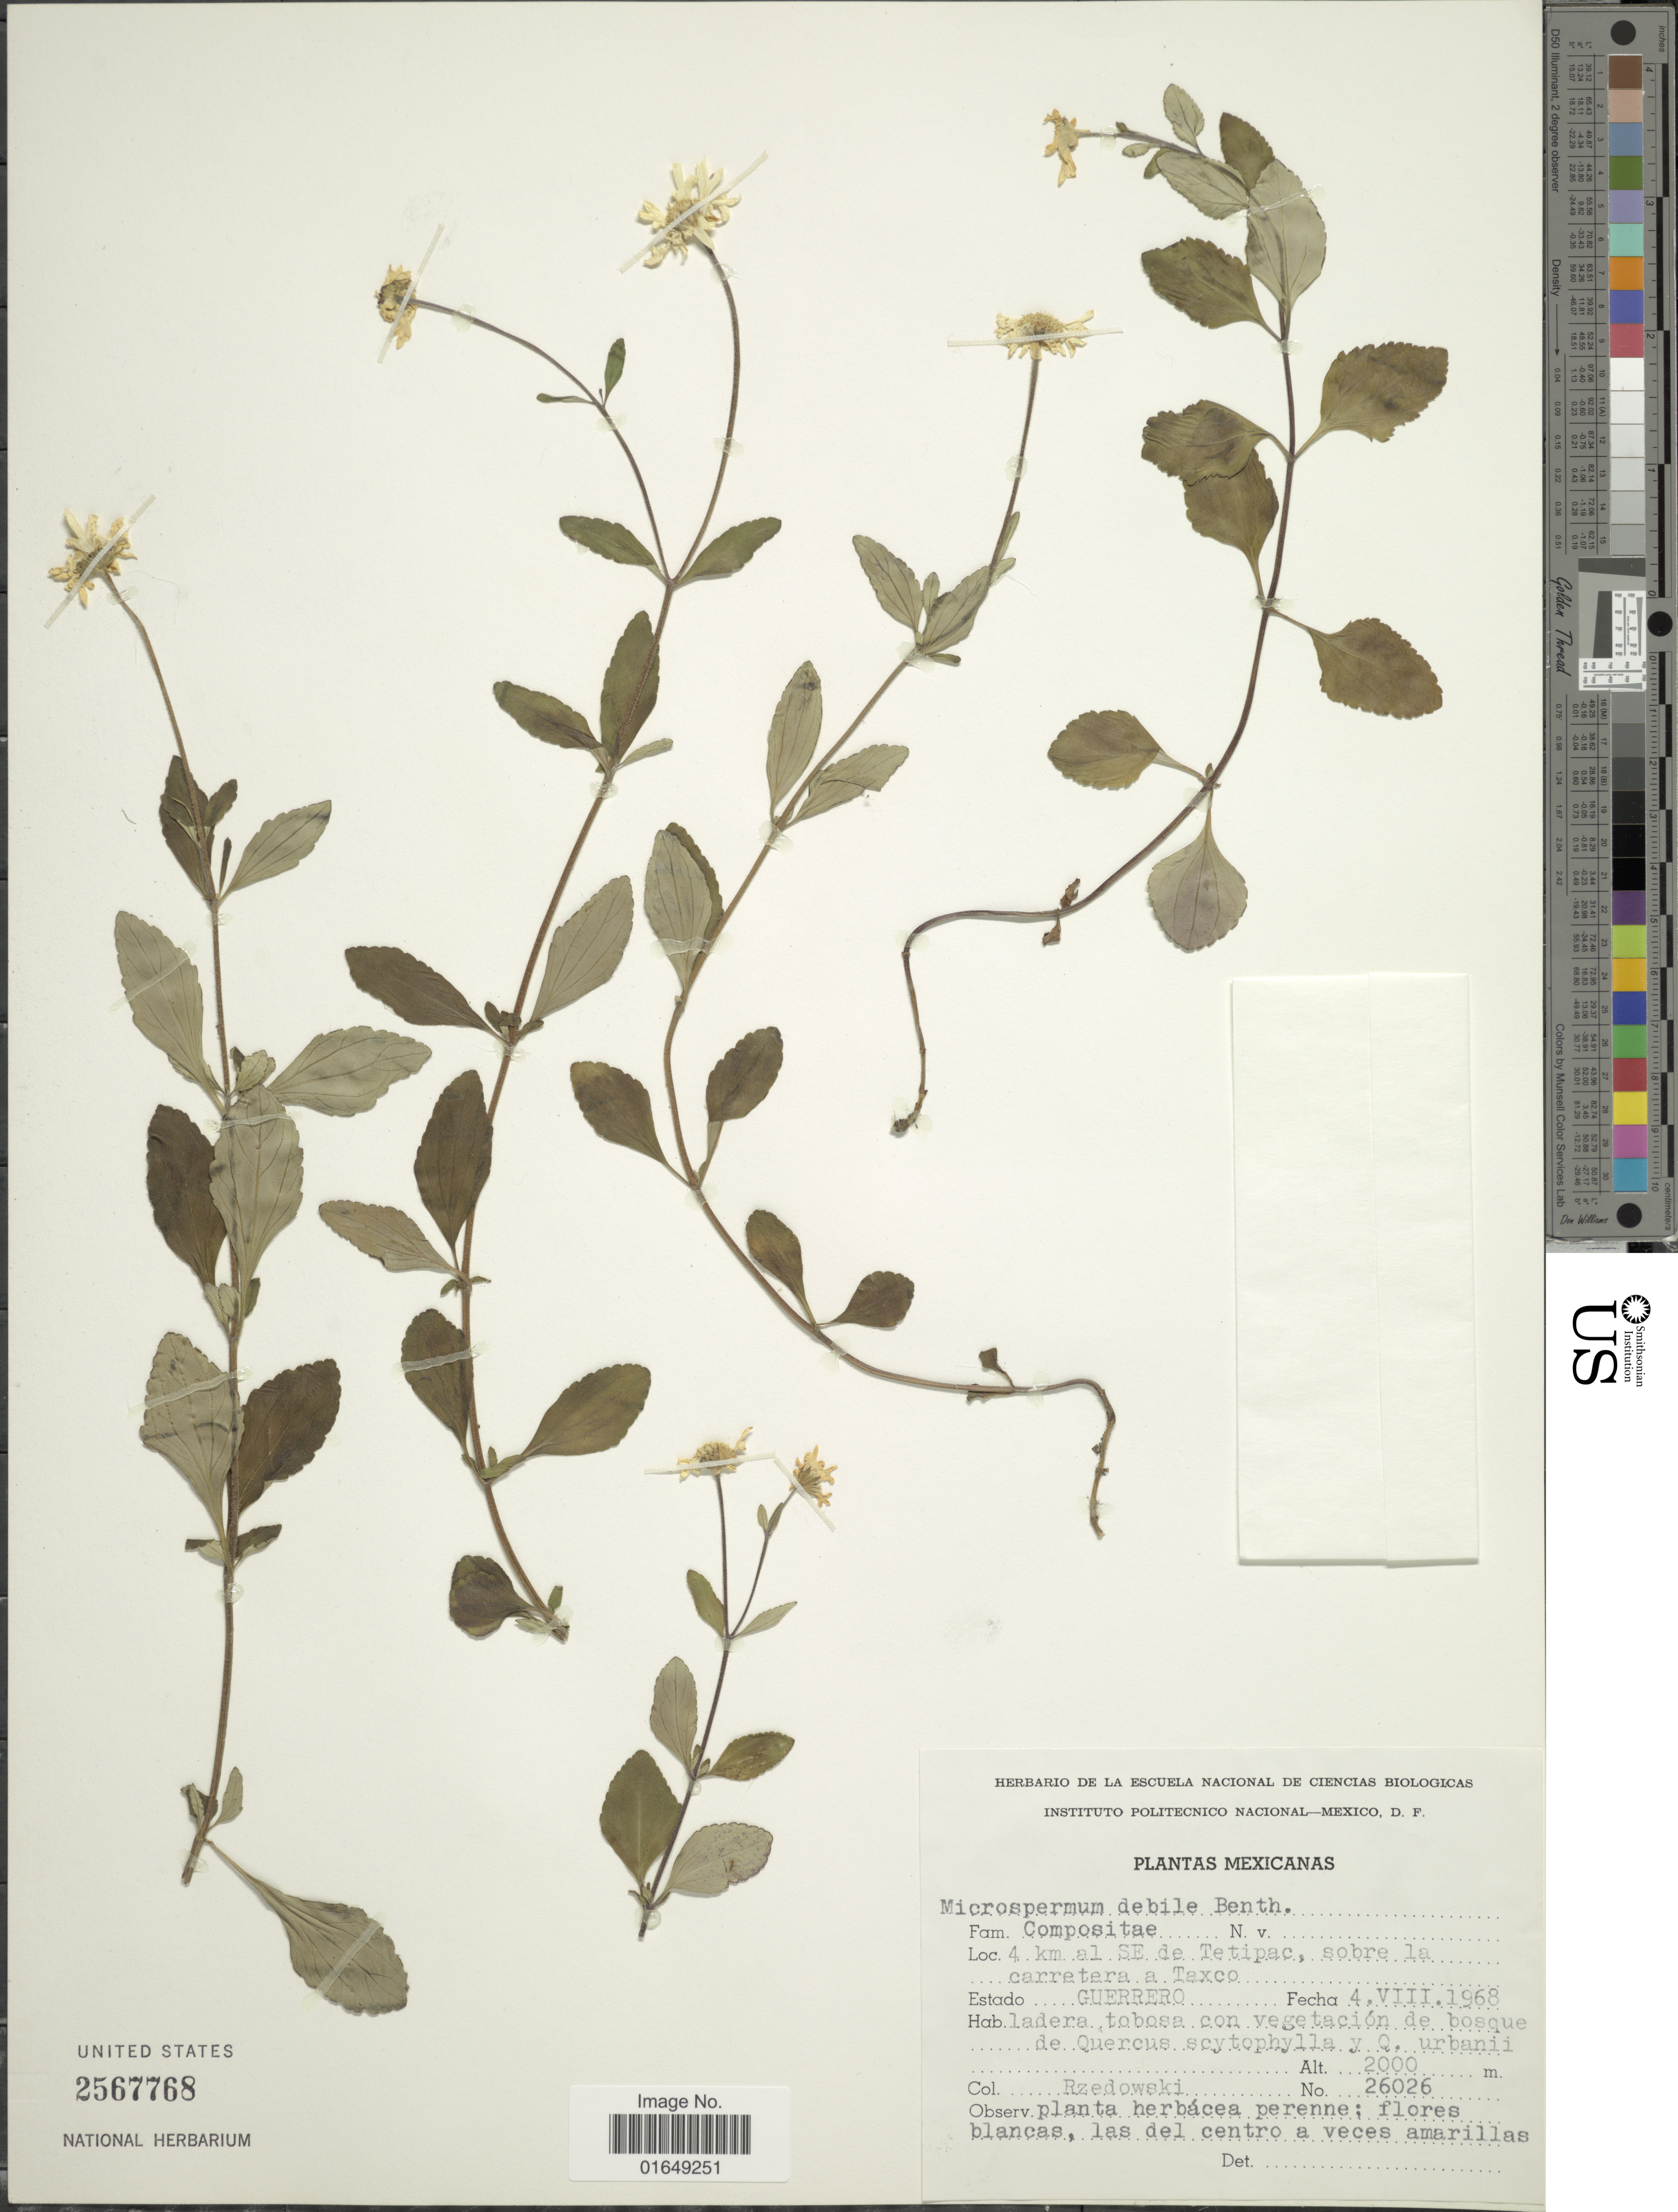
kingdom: Plantae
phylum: Tracheophyta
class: Magnoliopsida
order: Asterales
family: Asteraceae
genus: Microspermum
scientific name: Microspermum debile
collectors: Rzedowski, --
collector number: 26026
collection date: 1968-08-04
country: Mexico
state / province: Guerrero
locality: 4 km al SE de Tetipac, sobre la carretera a Taxco.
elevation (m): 2000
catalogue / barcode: US 2567768